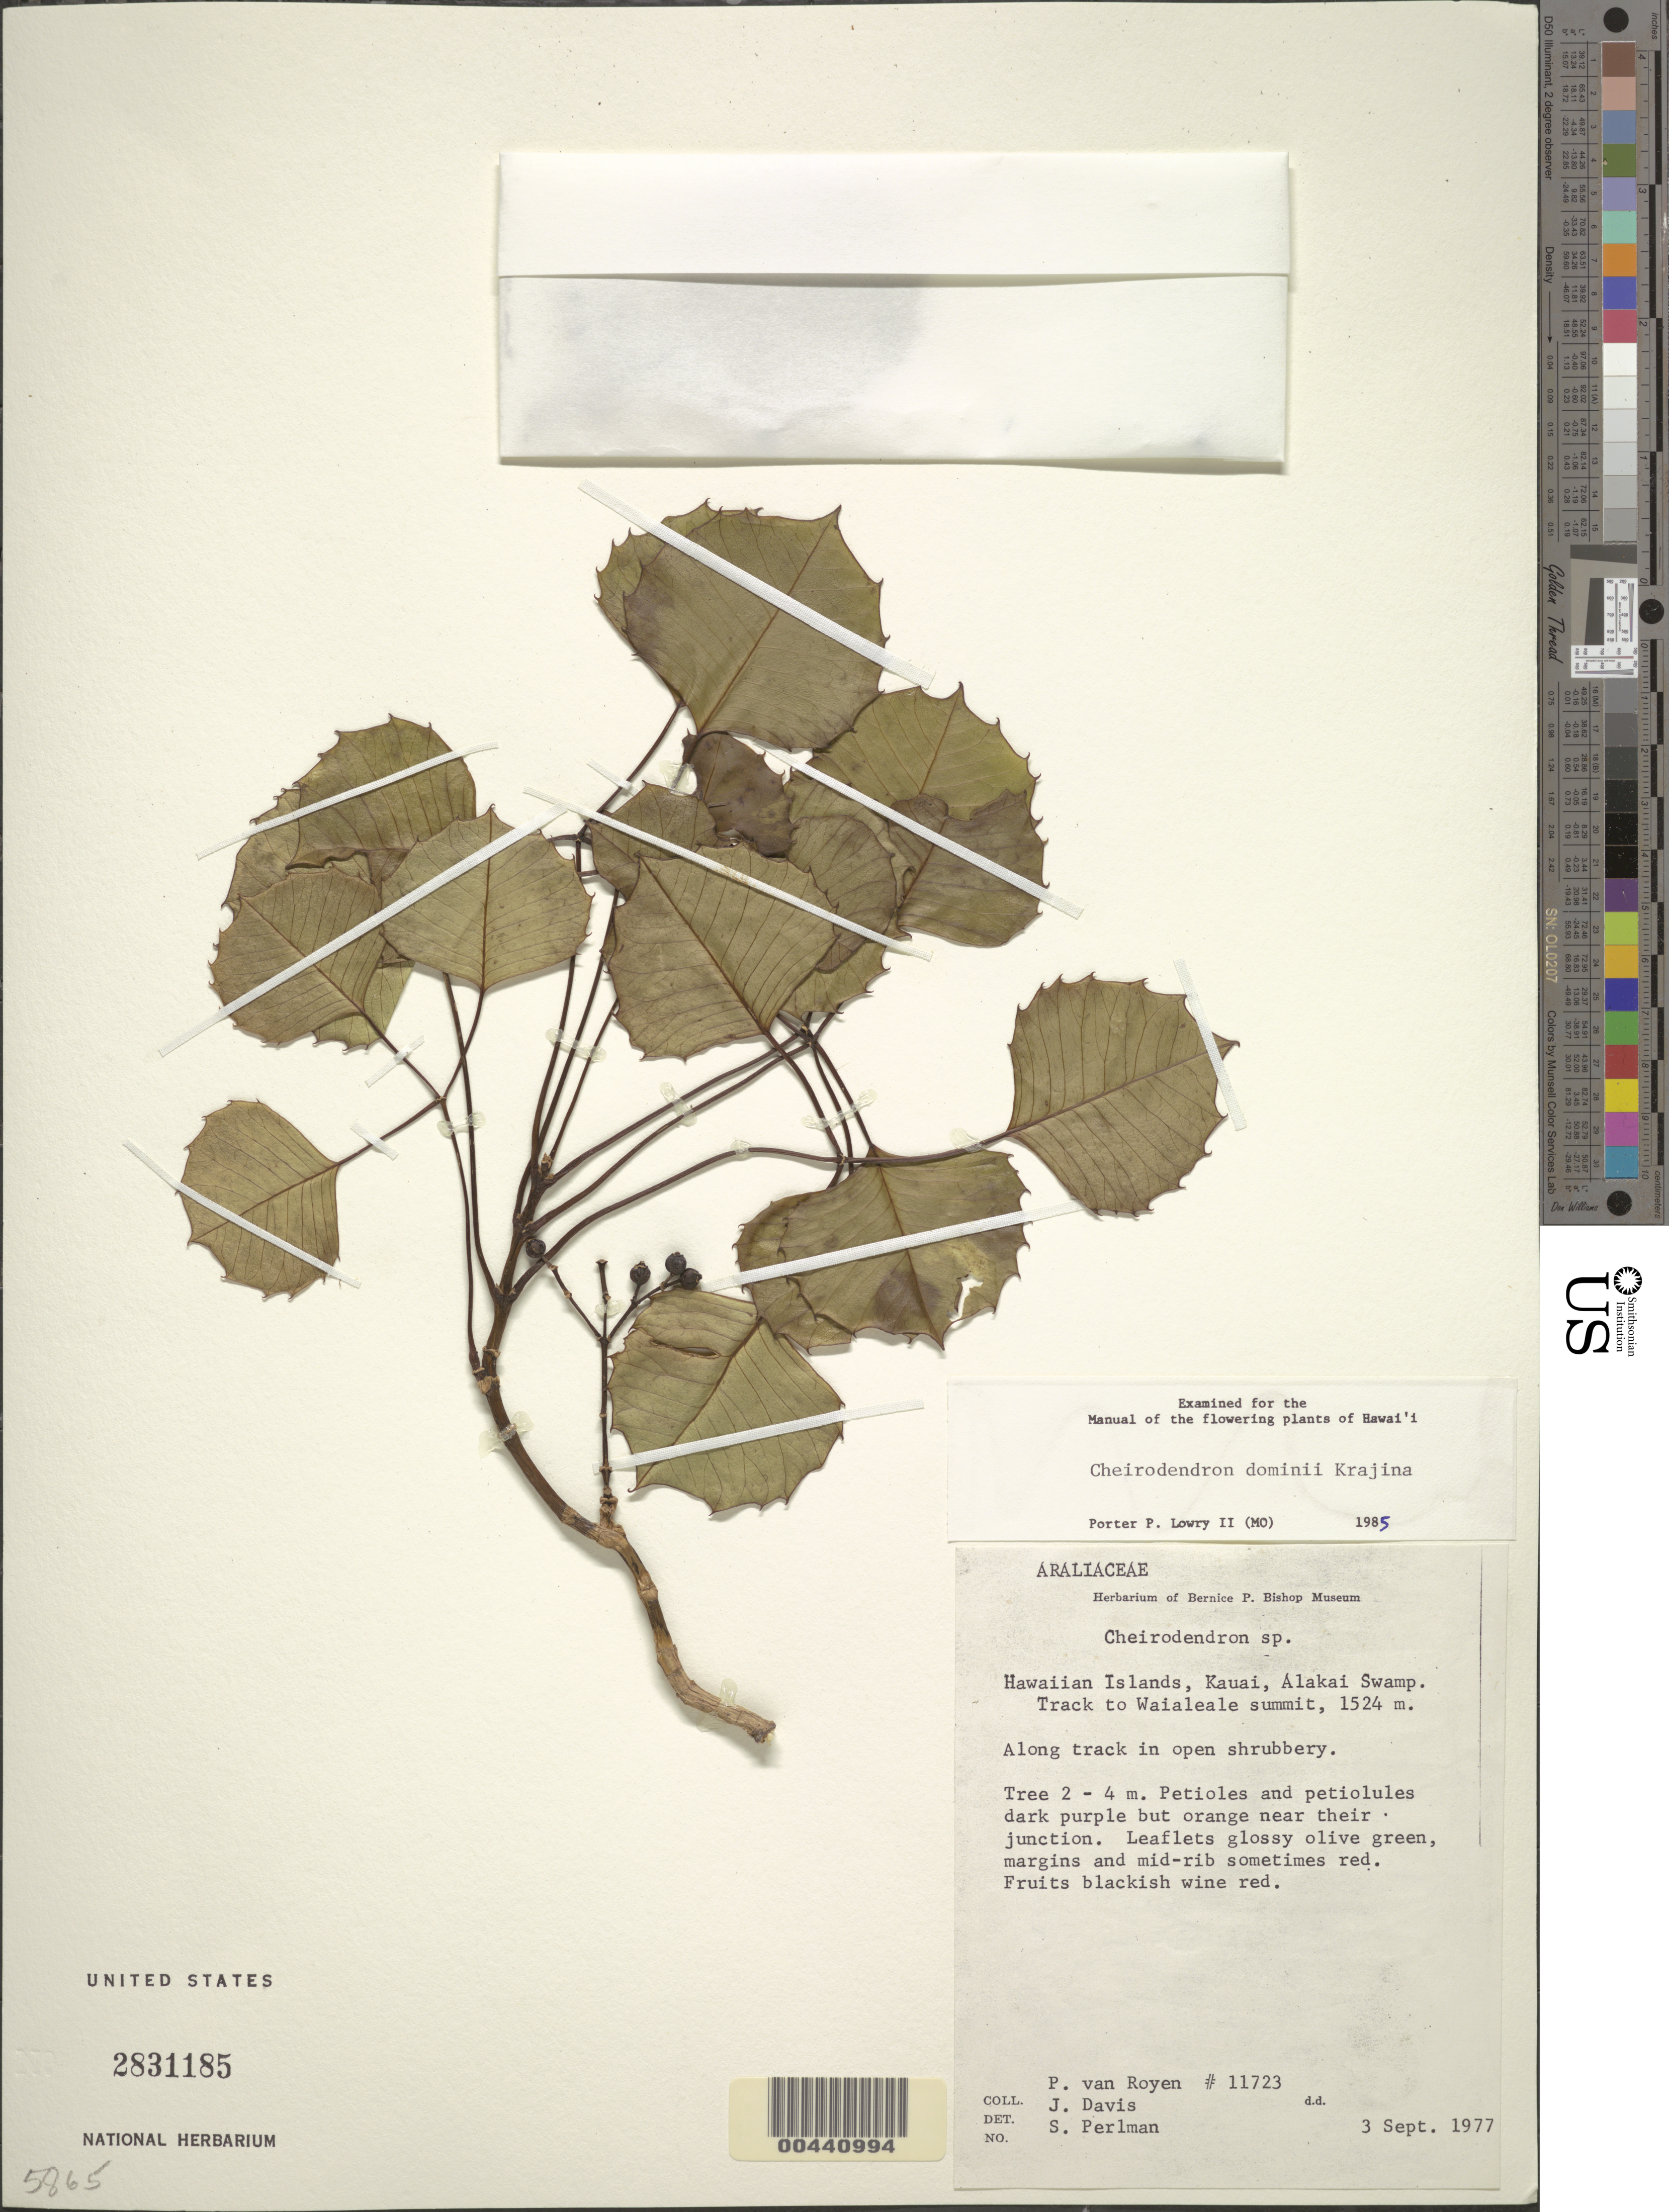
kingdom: Plantae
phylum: Tracheophyta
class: Magnoliopsida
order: Apiales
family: Araliaceae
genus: Cheirodendron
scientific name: Cheirodendron dominii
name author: Krajina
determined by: Lowry, P. P., (MO), Missouri Botanical Garden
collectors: P. van Royen & J. Davis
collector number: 11723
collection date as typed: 3 Sep 1977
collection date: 1977-09-03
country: United States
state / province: Hawaii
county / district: Kauai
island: Kaua'i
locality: Alakai Swamp. Along track to Waialeale summit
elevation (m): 1524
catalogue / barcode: US 2831185